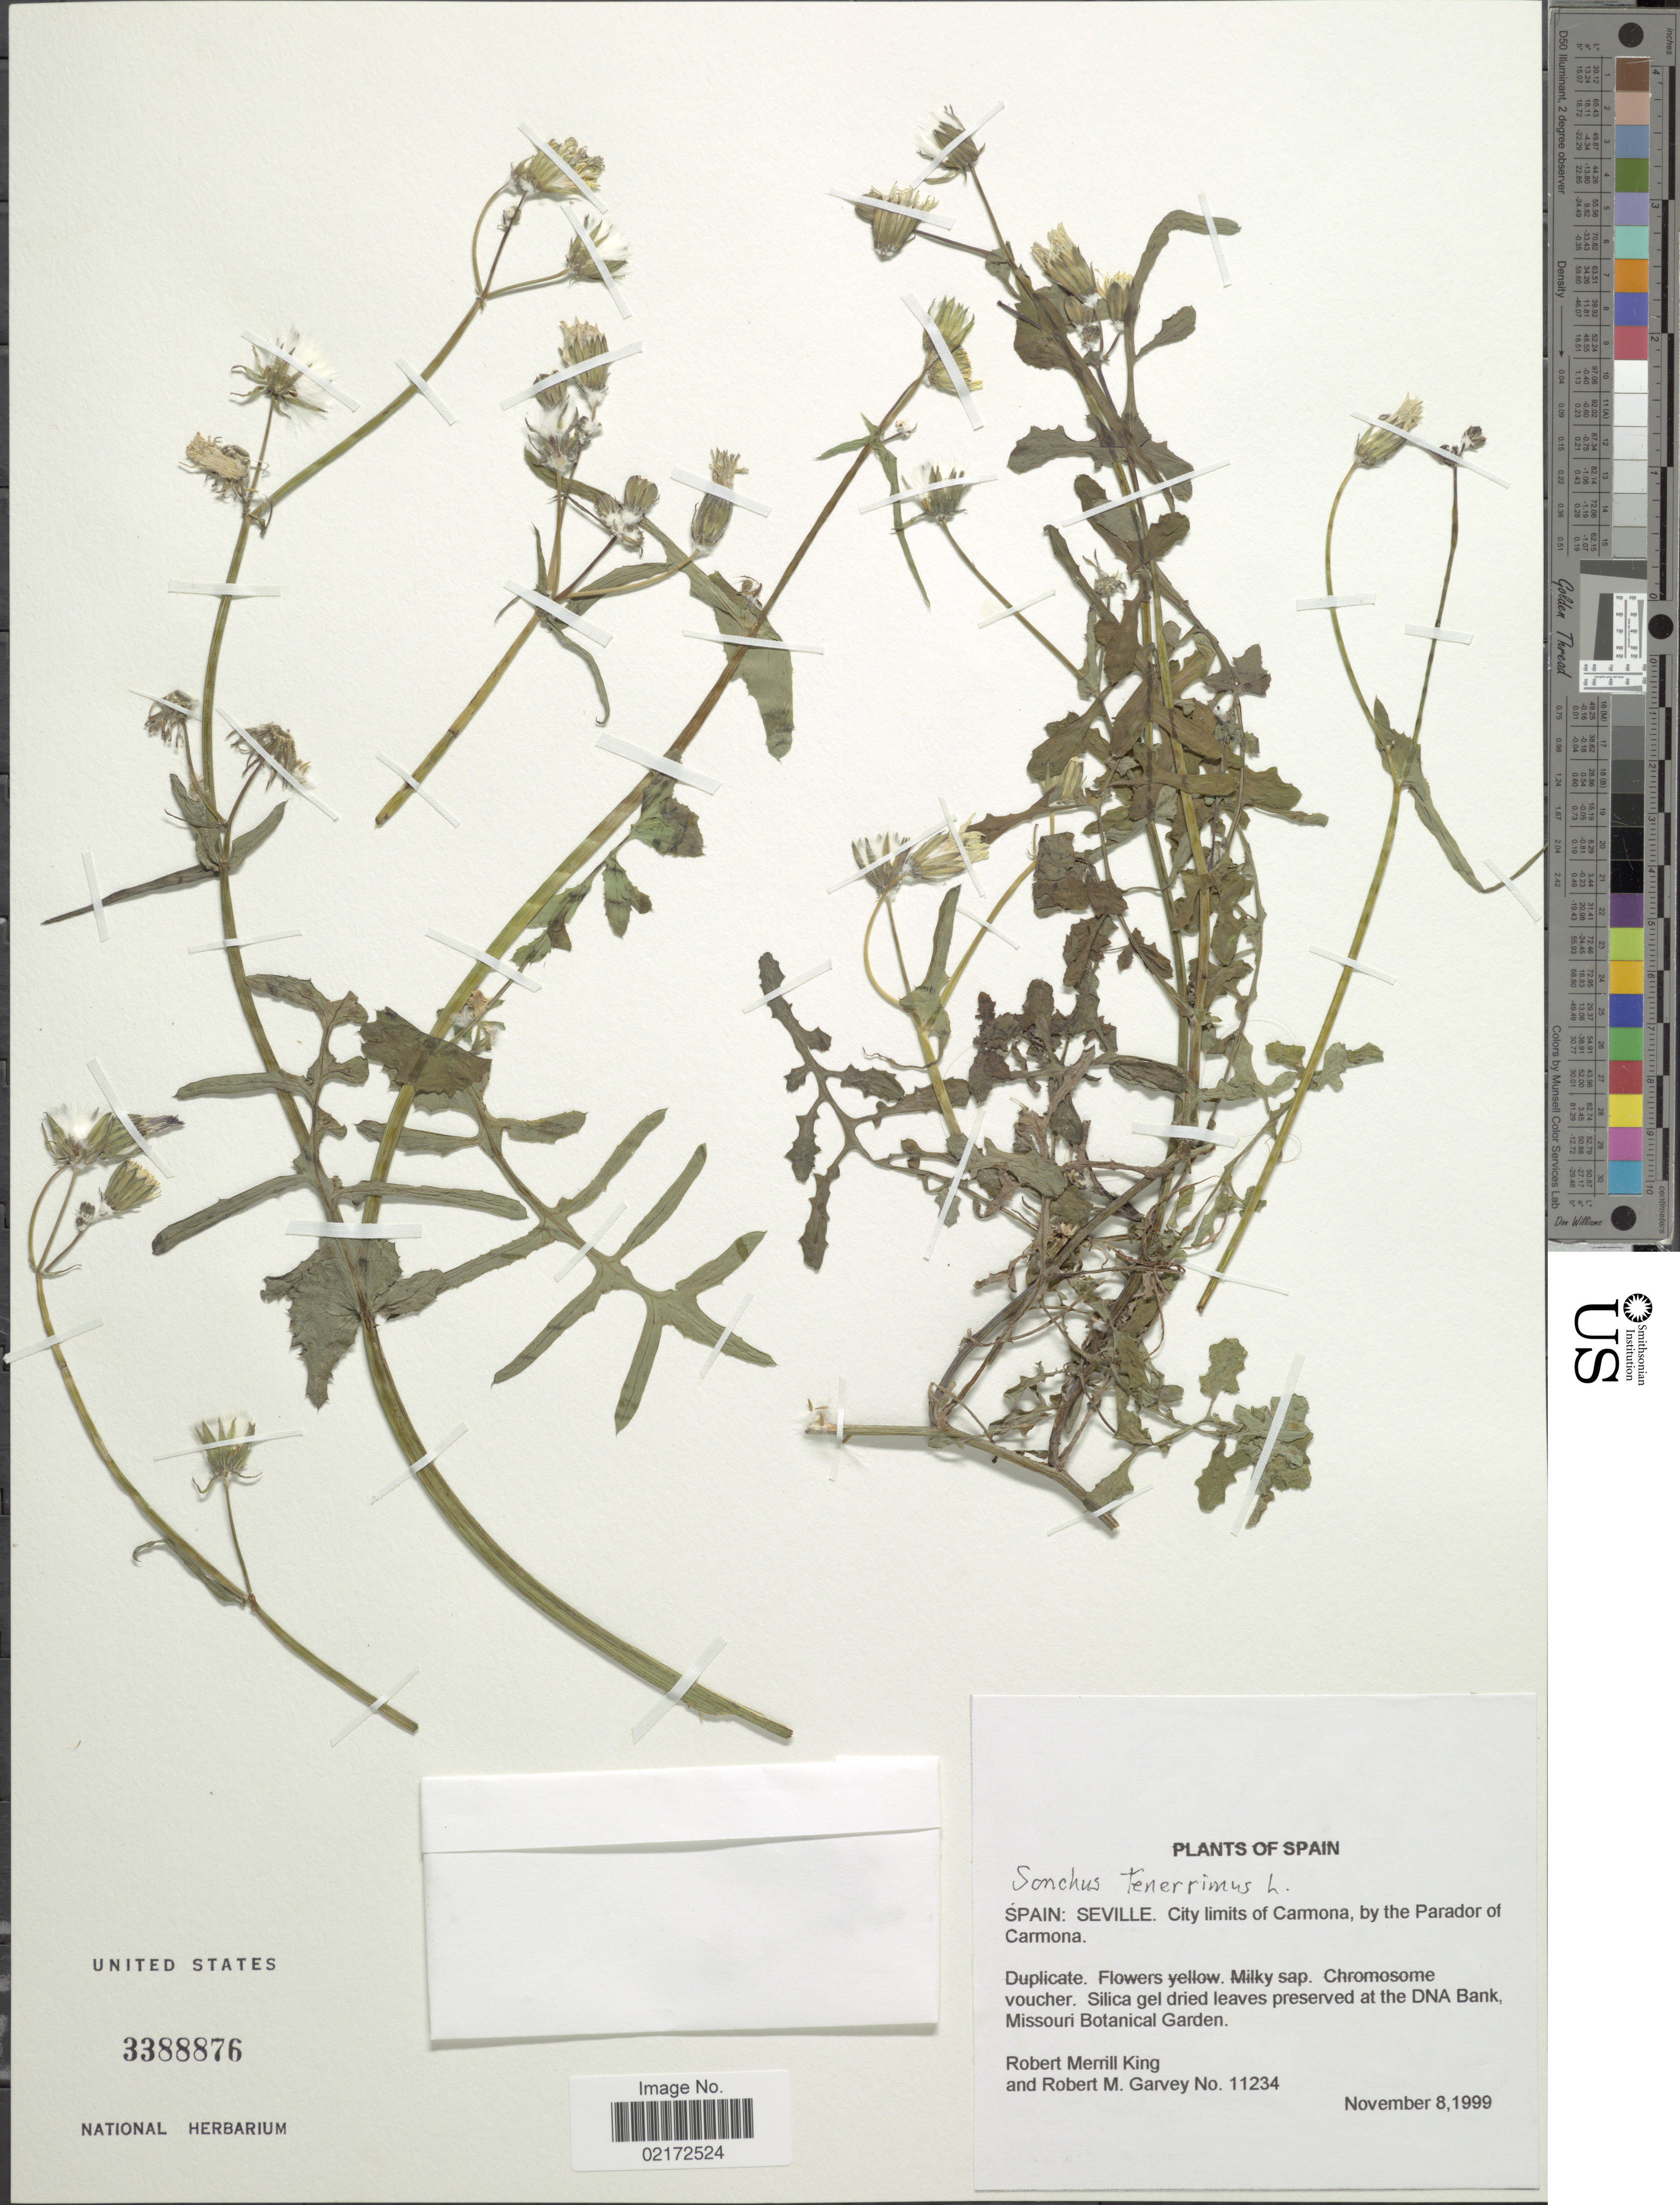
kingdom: Plantae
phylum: Tracheophyta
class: Magnoliopsida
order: Asterales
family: Asteraceae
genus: Sonchus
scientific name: Sonchus tenerrimus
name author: L.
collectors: R. M. King & R. Garvey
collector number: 11234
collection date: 1999-11-08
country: Spain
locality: Spain: Seville. City limits of Carmona, by the Parador of Carmona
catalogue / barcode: US 3388876